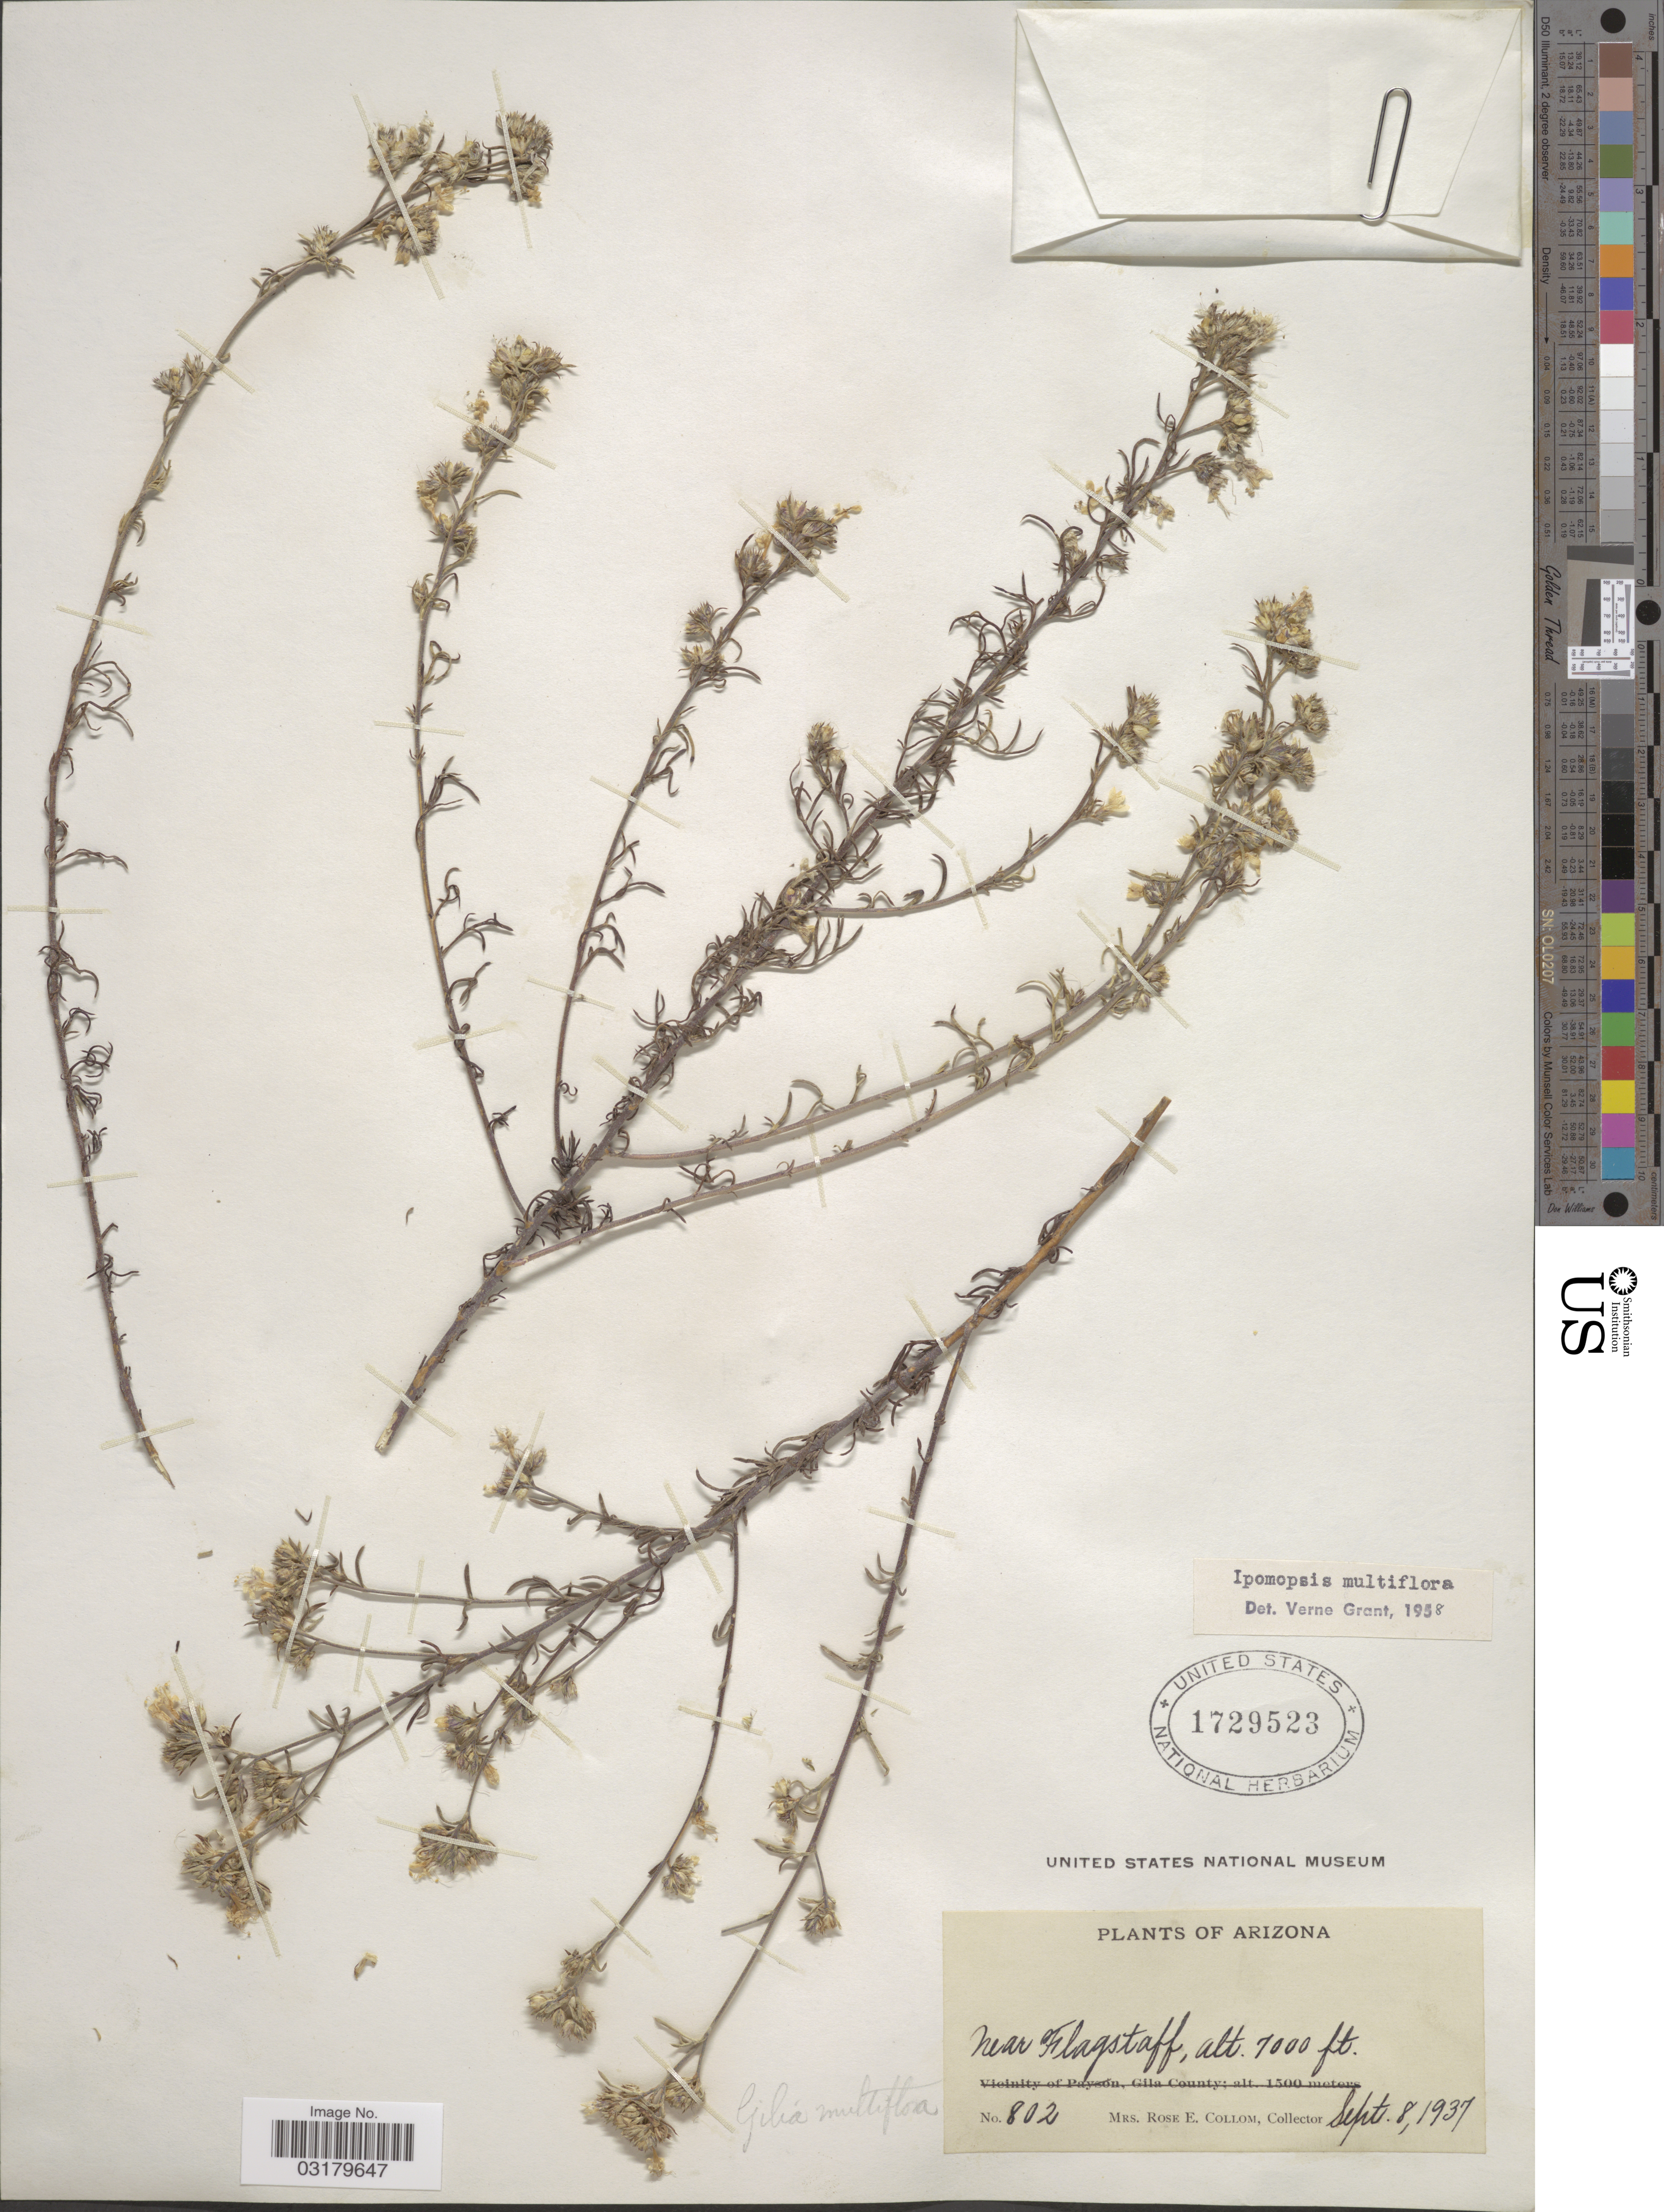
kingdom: Plantae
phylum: Tracheophyta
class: Magnoliopsida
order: Ericales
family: Polemoniaceae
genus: Ipomopsis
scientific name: Ipomopsis multiflora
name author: (Nutt.) V.E. Grant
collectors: R. E. Collom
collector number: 802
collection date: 1937-09-08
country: United States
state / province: Arizona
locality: Near Flagstaff.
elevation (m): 2134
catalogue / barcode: US 1729523